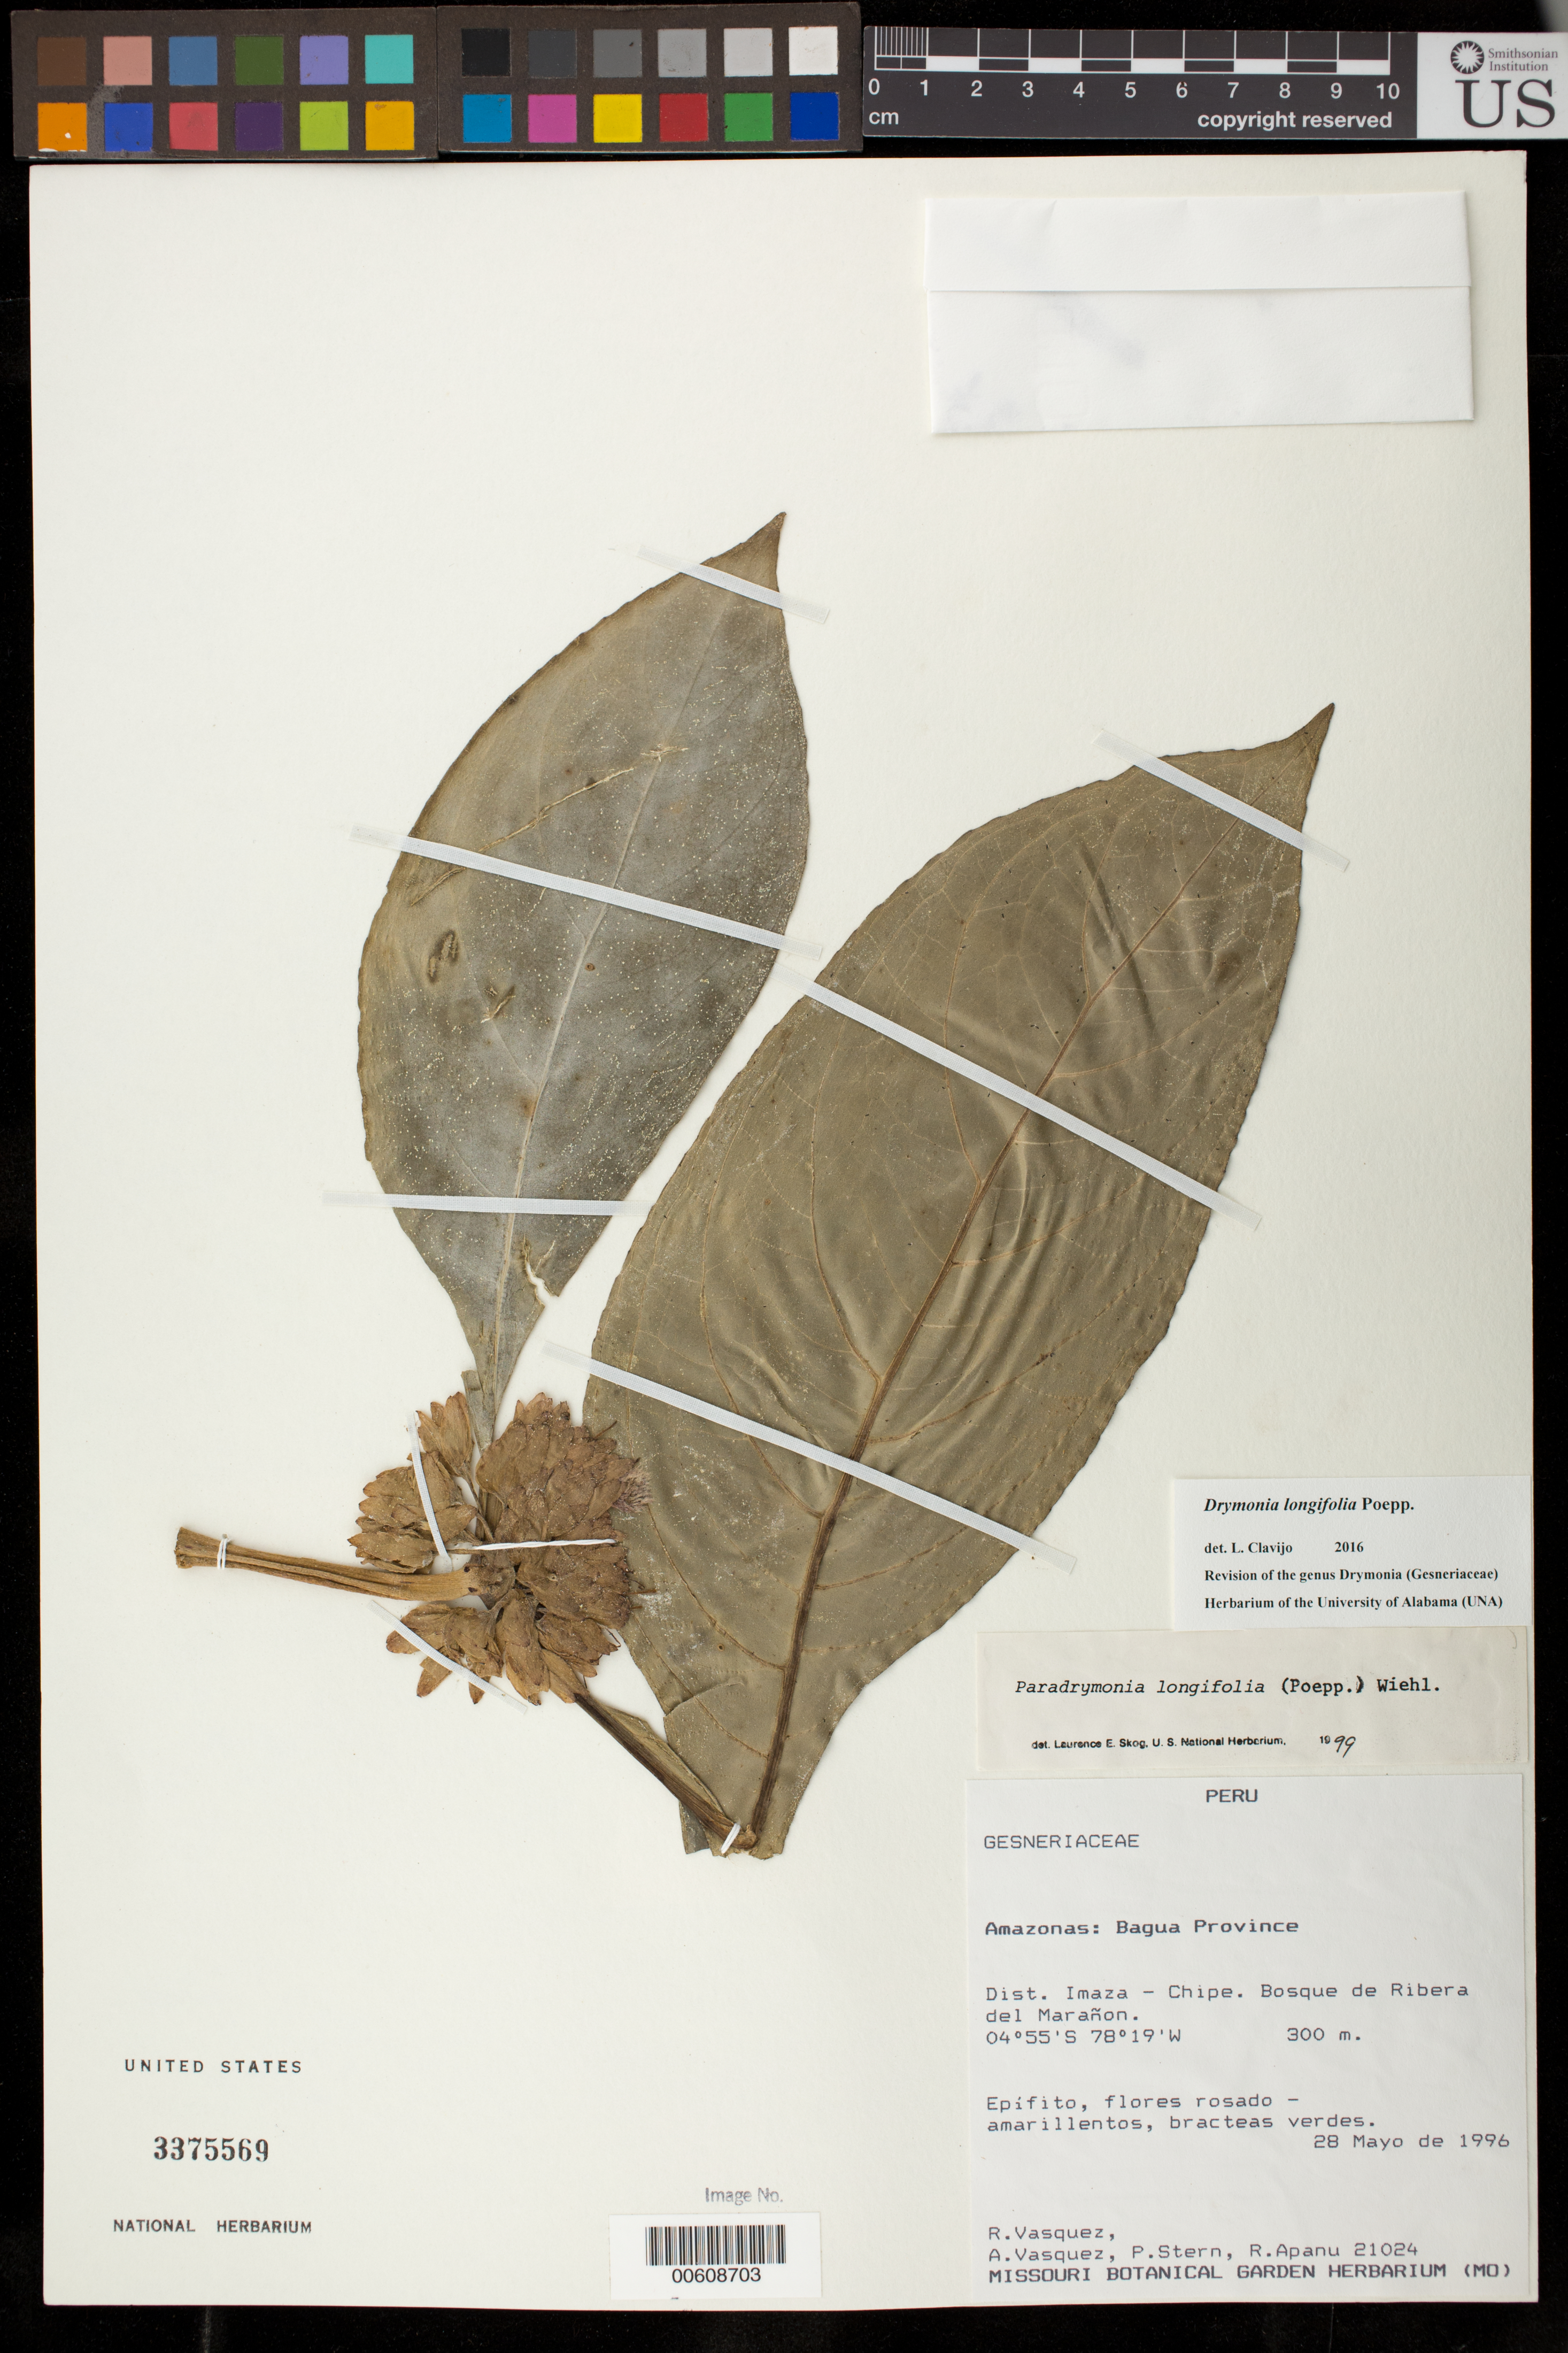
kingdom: Plantae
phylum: Tracheophyta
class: Magnoliopsida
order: Lamiales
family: Gesneriaceae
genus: Drymonia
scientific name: Drymonia longifolia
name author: Poepp.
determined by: Clavijo, L.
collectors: R. Vásquez, A. Vasquez, P. Stern & R. Apanu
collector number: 21024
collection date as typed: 28 May 1996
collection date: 1996-05-28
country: Peru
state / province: Amazonas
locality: Prov. Bagua, Dtto. Imaza; Chipe, bosque de Ribera del Marañon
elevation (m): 300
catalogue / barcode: US 3375569